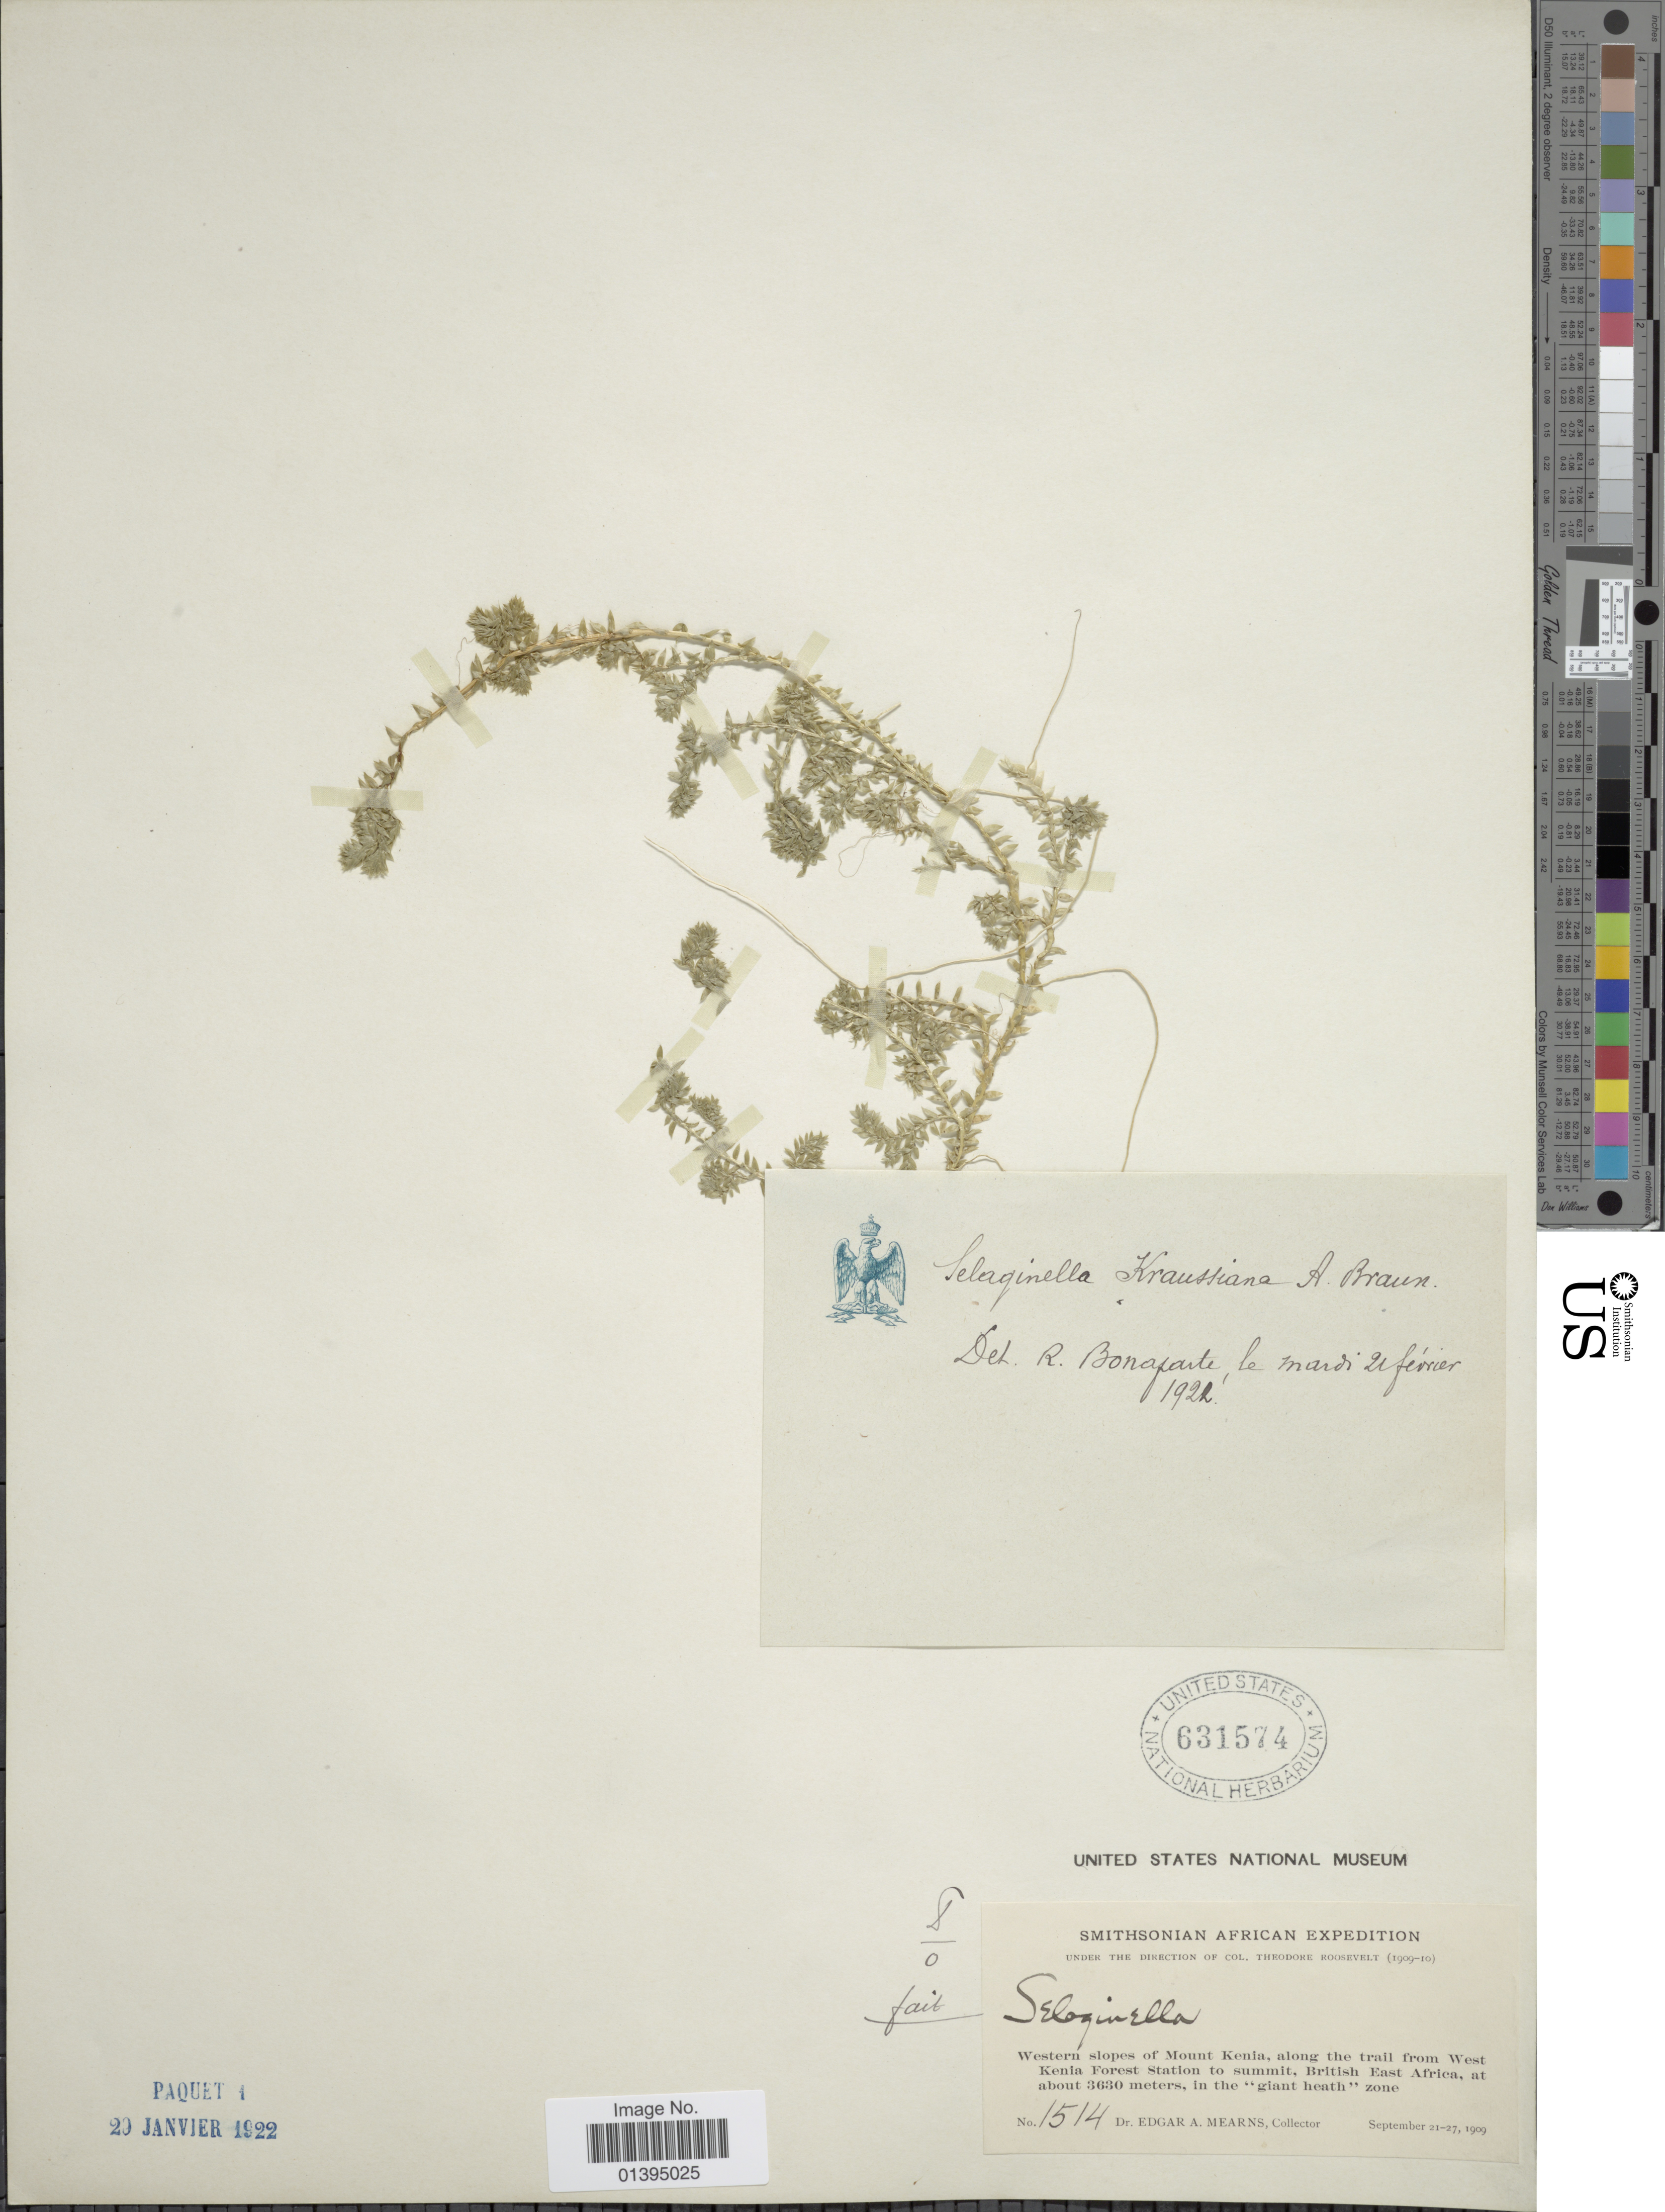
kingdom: Plantae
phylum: Tracheophyta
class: Lycopodiopsida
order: Selaginellales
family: Selaginellaceae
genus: Selaginella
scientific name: Selaginella kraussiana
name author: (Kunze) A. Braun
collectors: E. A. Mearns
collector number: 1514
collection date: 1909-09-21/1909-09-27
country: Kenya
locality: Western slopes of Mount Kenia, along the trail from West Kenia Forest Station to summit, British East Africa , in the "giant heath" zone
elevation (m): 3630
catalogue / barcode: US 631574